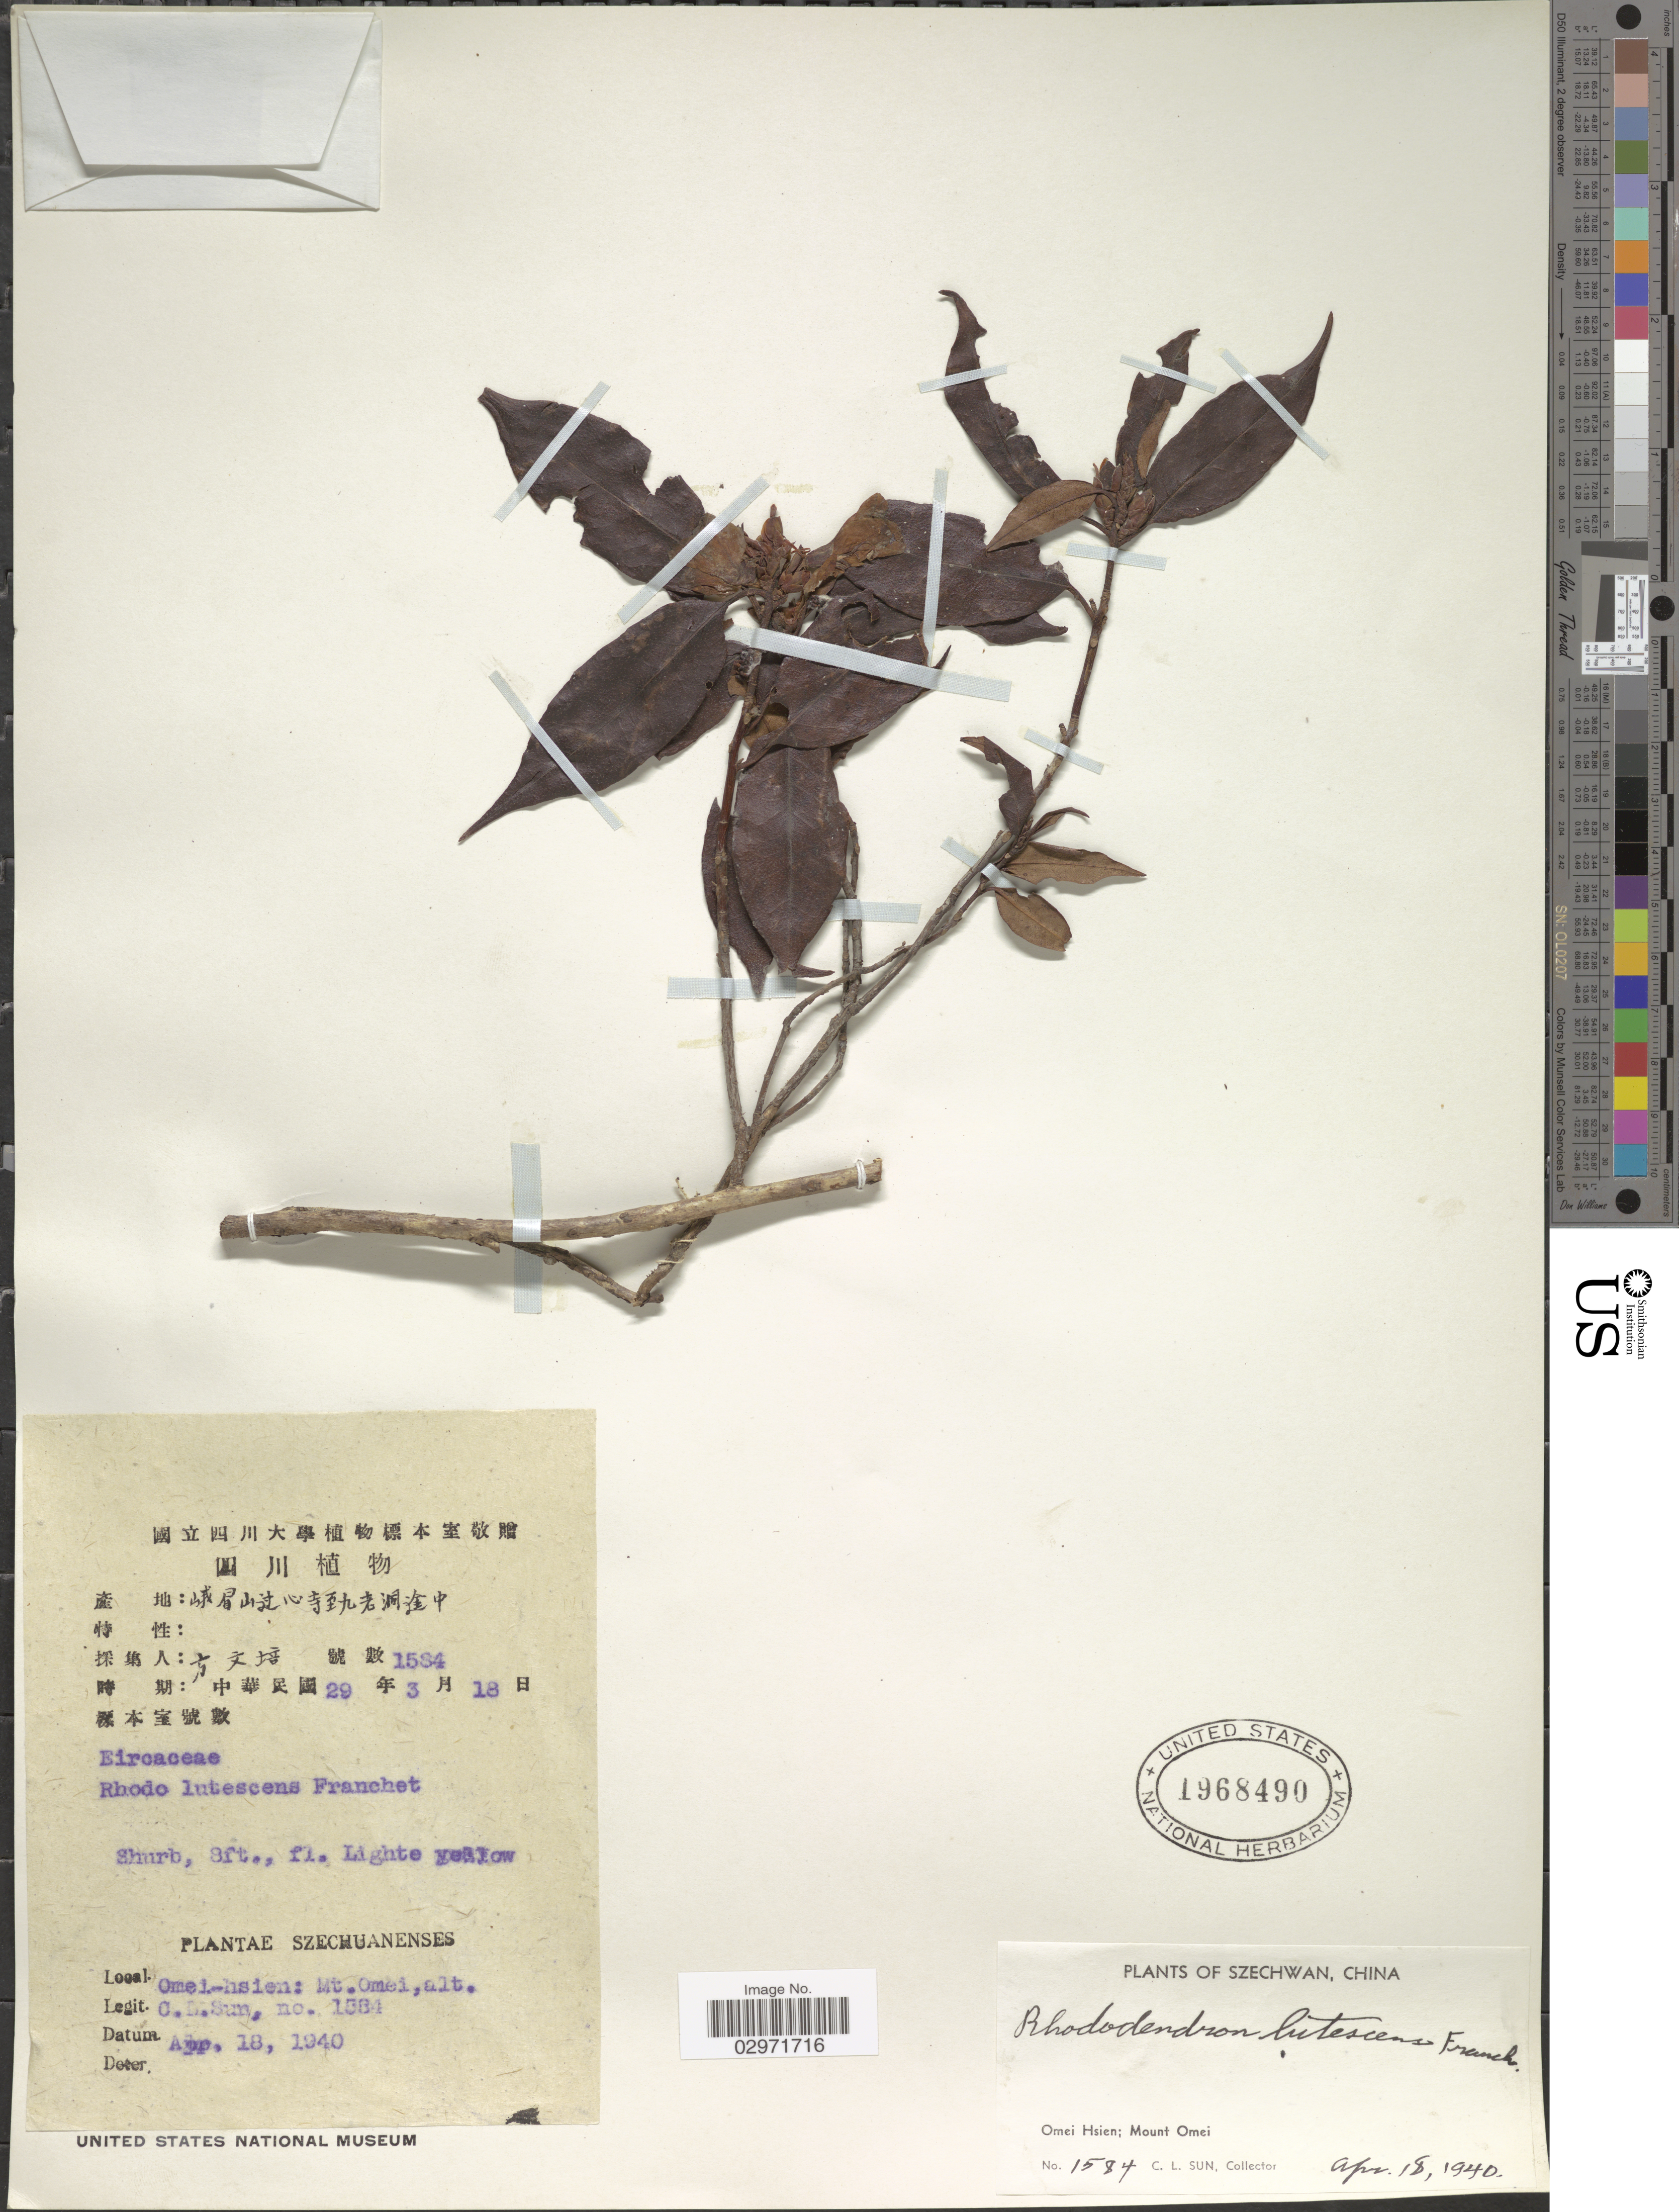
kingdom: Plantae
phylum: Tracheophyta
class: Magnoliopsida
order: Ericales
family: Ericaceae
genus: Rhododendron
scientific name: Rhododendron lutescens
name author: Franch.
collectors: C. Sun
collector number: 1584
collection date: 1940-04-18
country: China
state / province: Sichuan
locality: Szechwan. Omei Hsien; Mount Omei.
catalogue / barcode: US 1968490